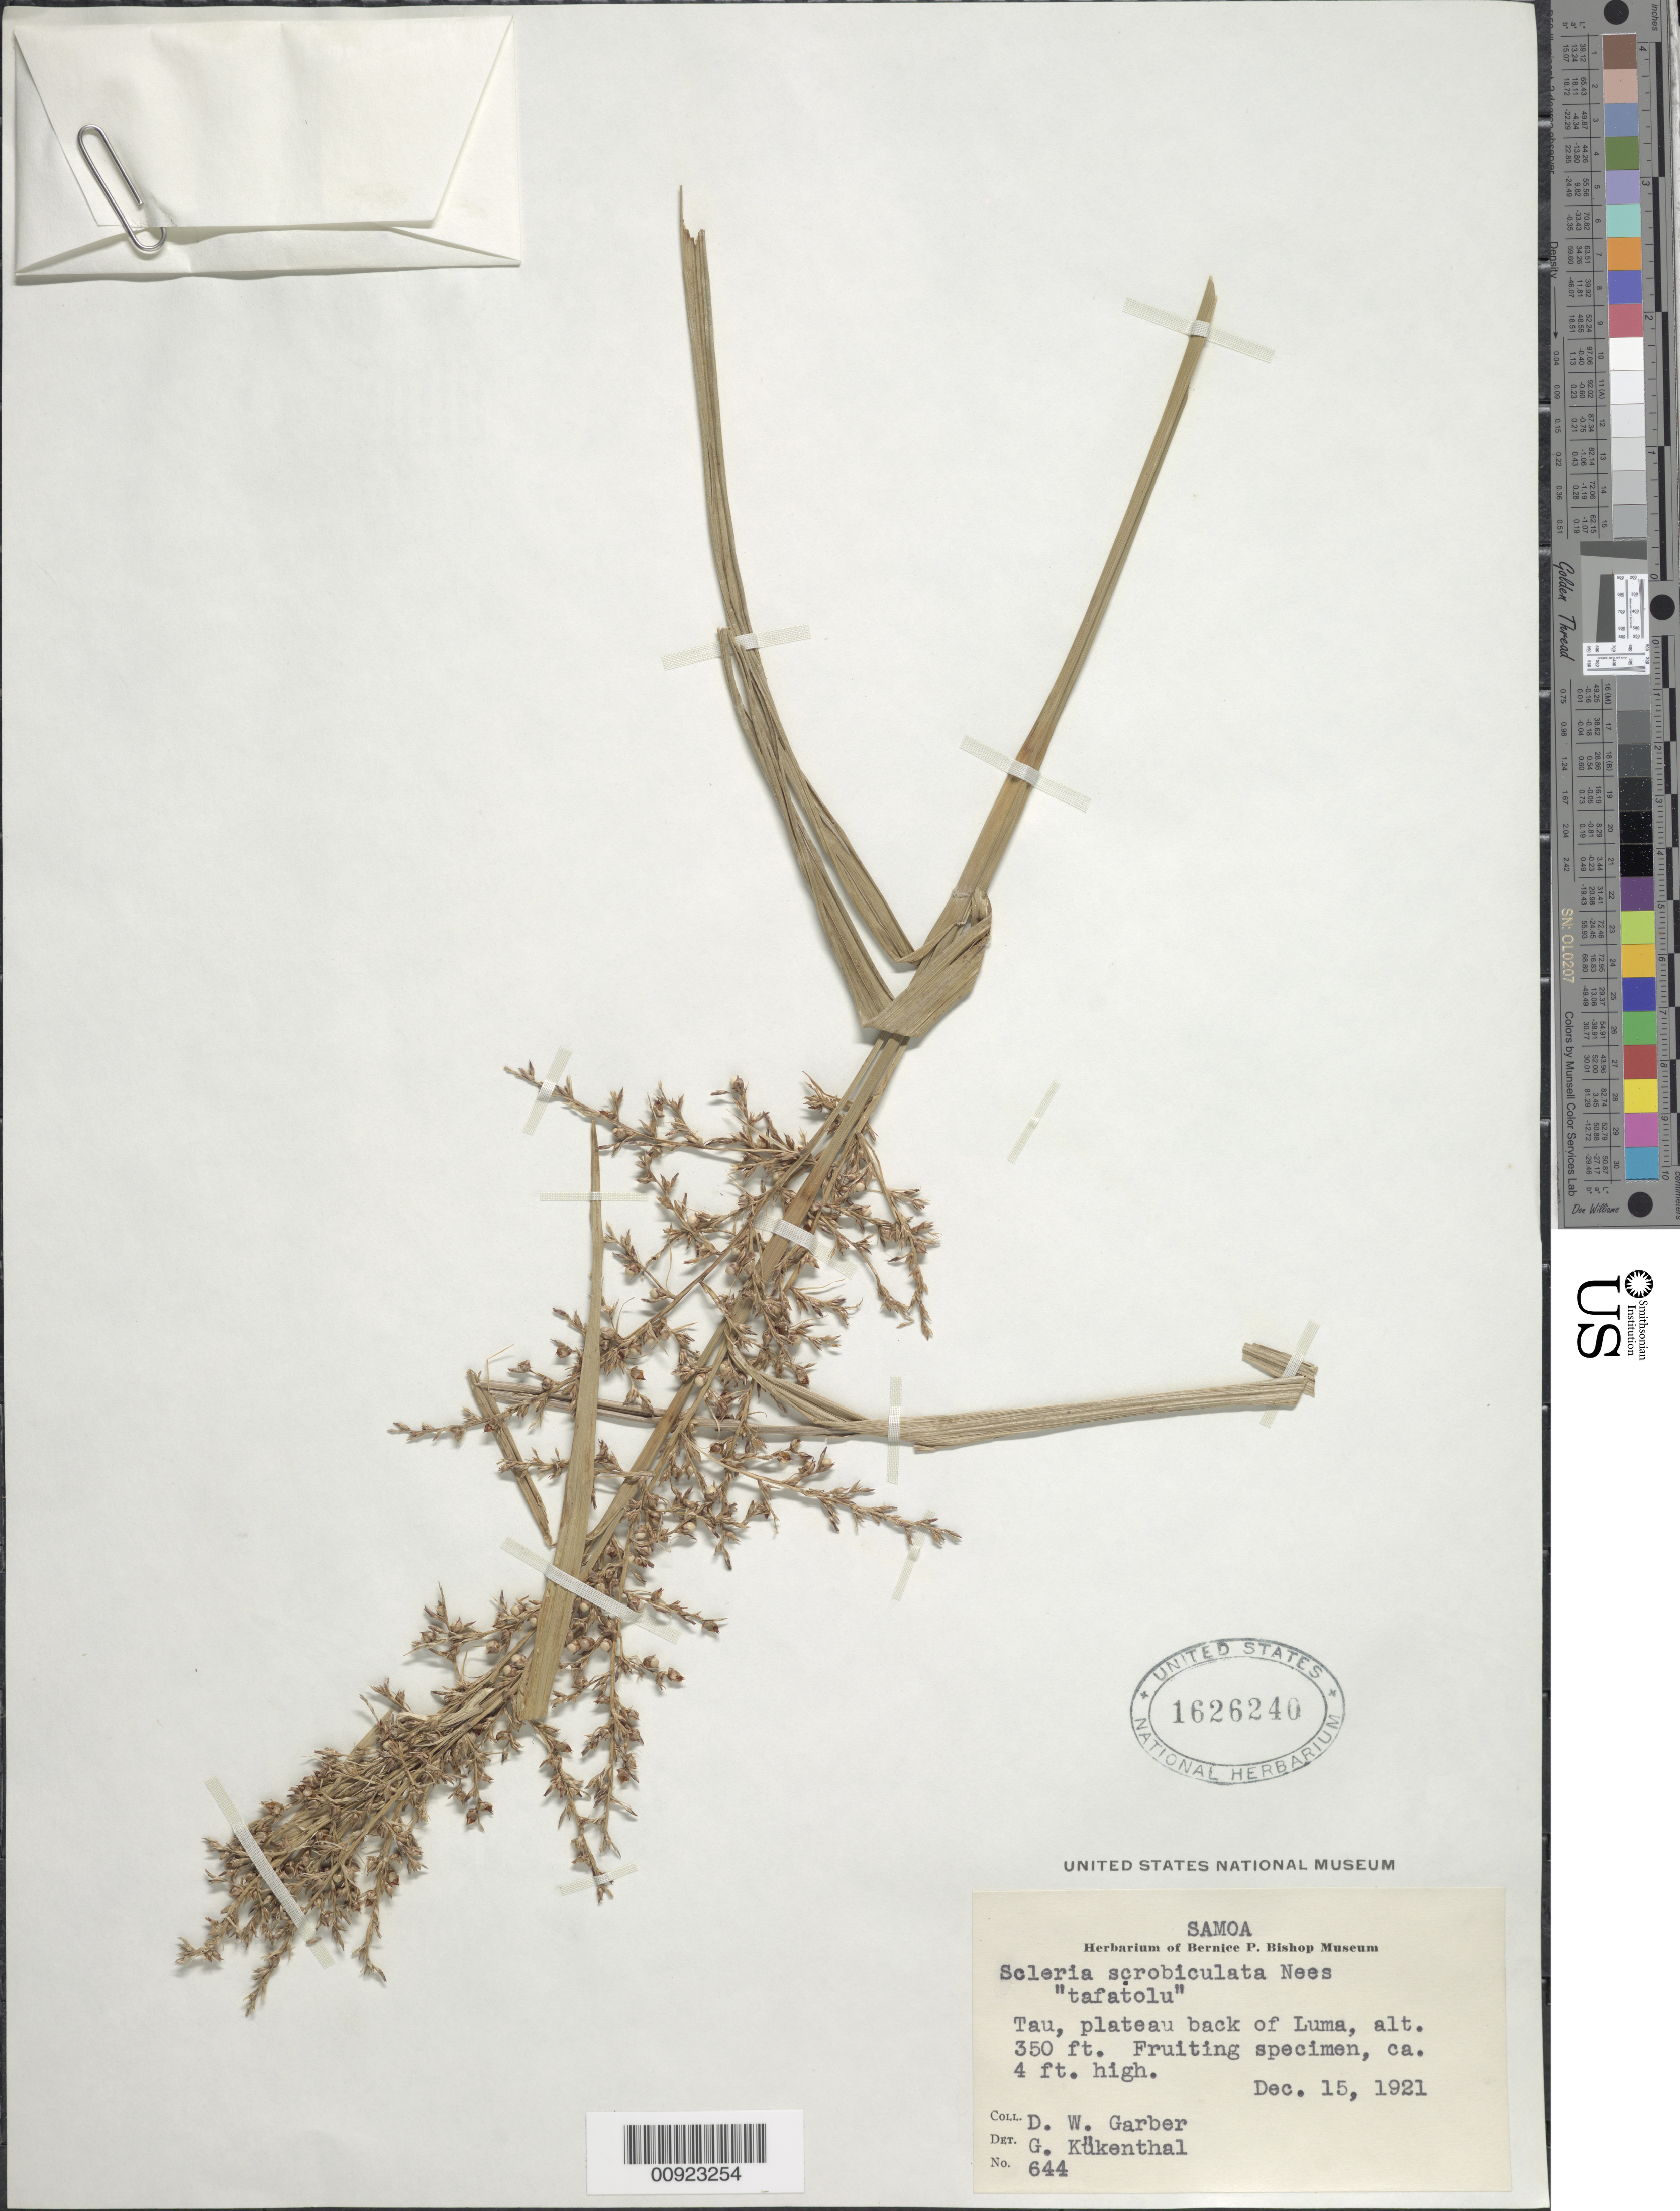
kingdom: Plantae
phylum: Tracheophyta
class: Liliopsida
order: Poales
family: Cyperaceae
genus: Scleria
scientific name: Scleria scrobiculata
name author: Nees & Meyen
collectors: D. W. Garber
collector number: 644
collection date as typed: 15 Dec 1929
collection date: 1929-12-15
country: American Samoa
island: Ta'u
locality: Plateau back of Luma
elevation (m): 107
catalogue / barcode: US 1626240